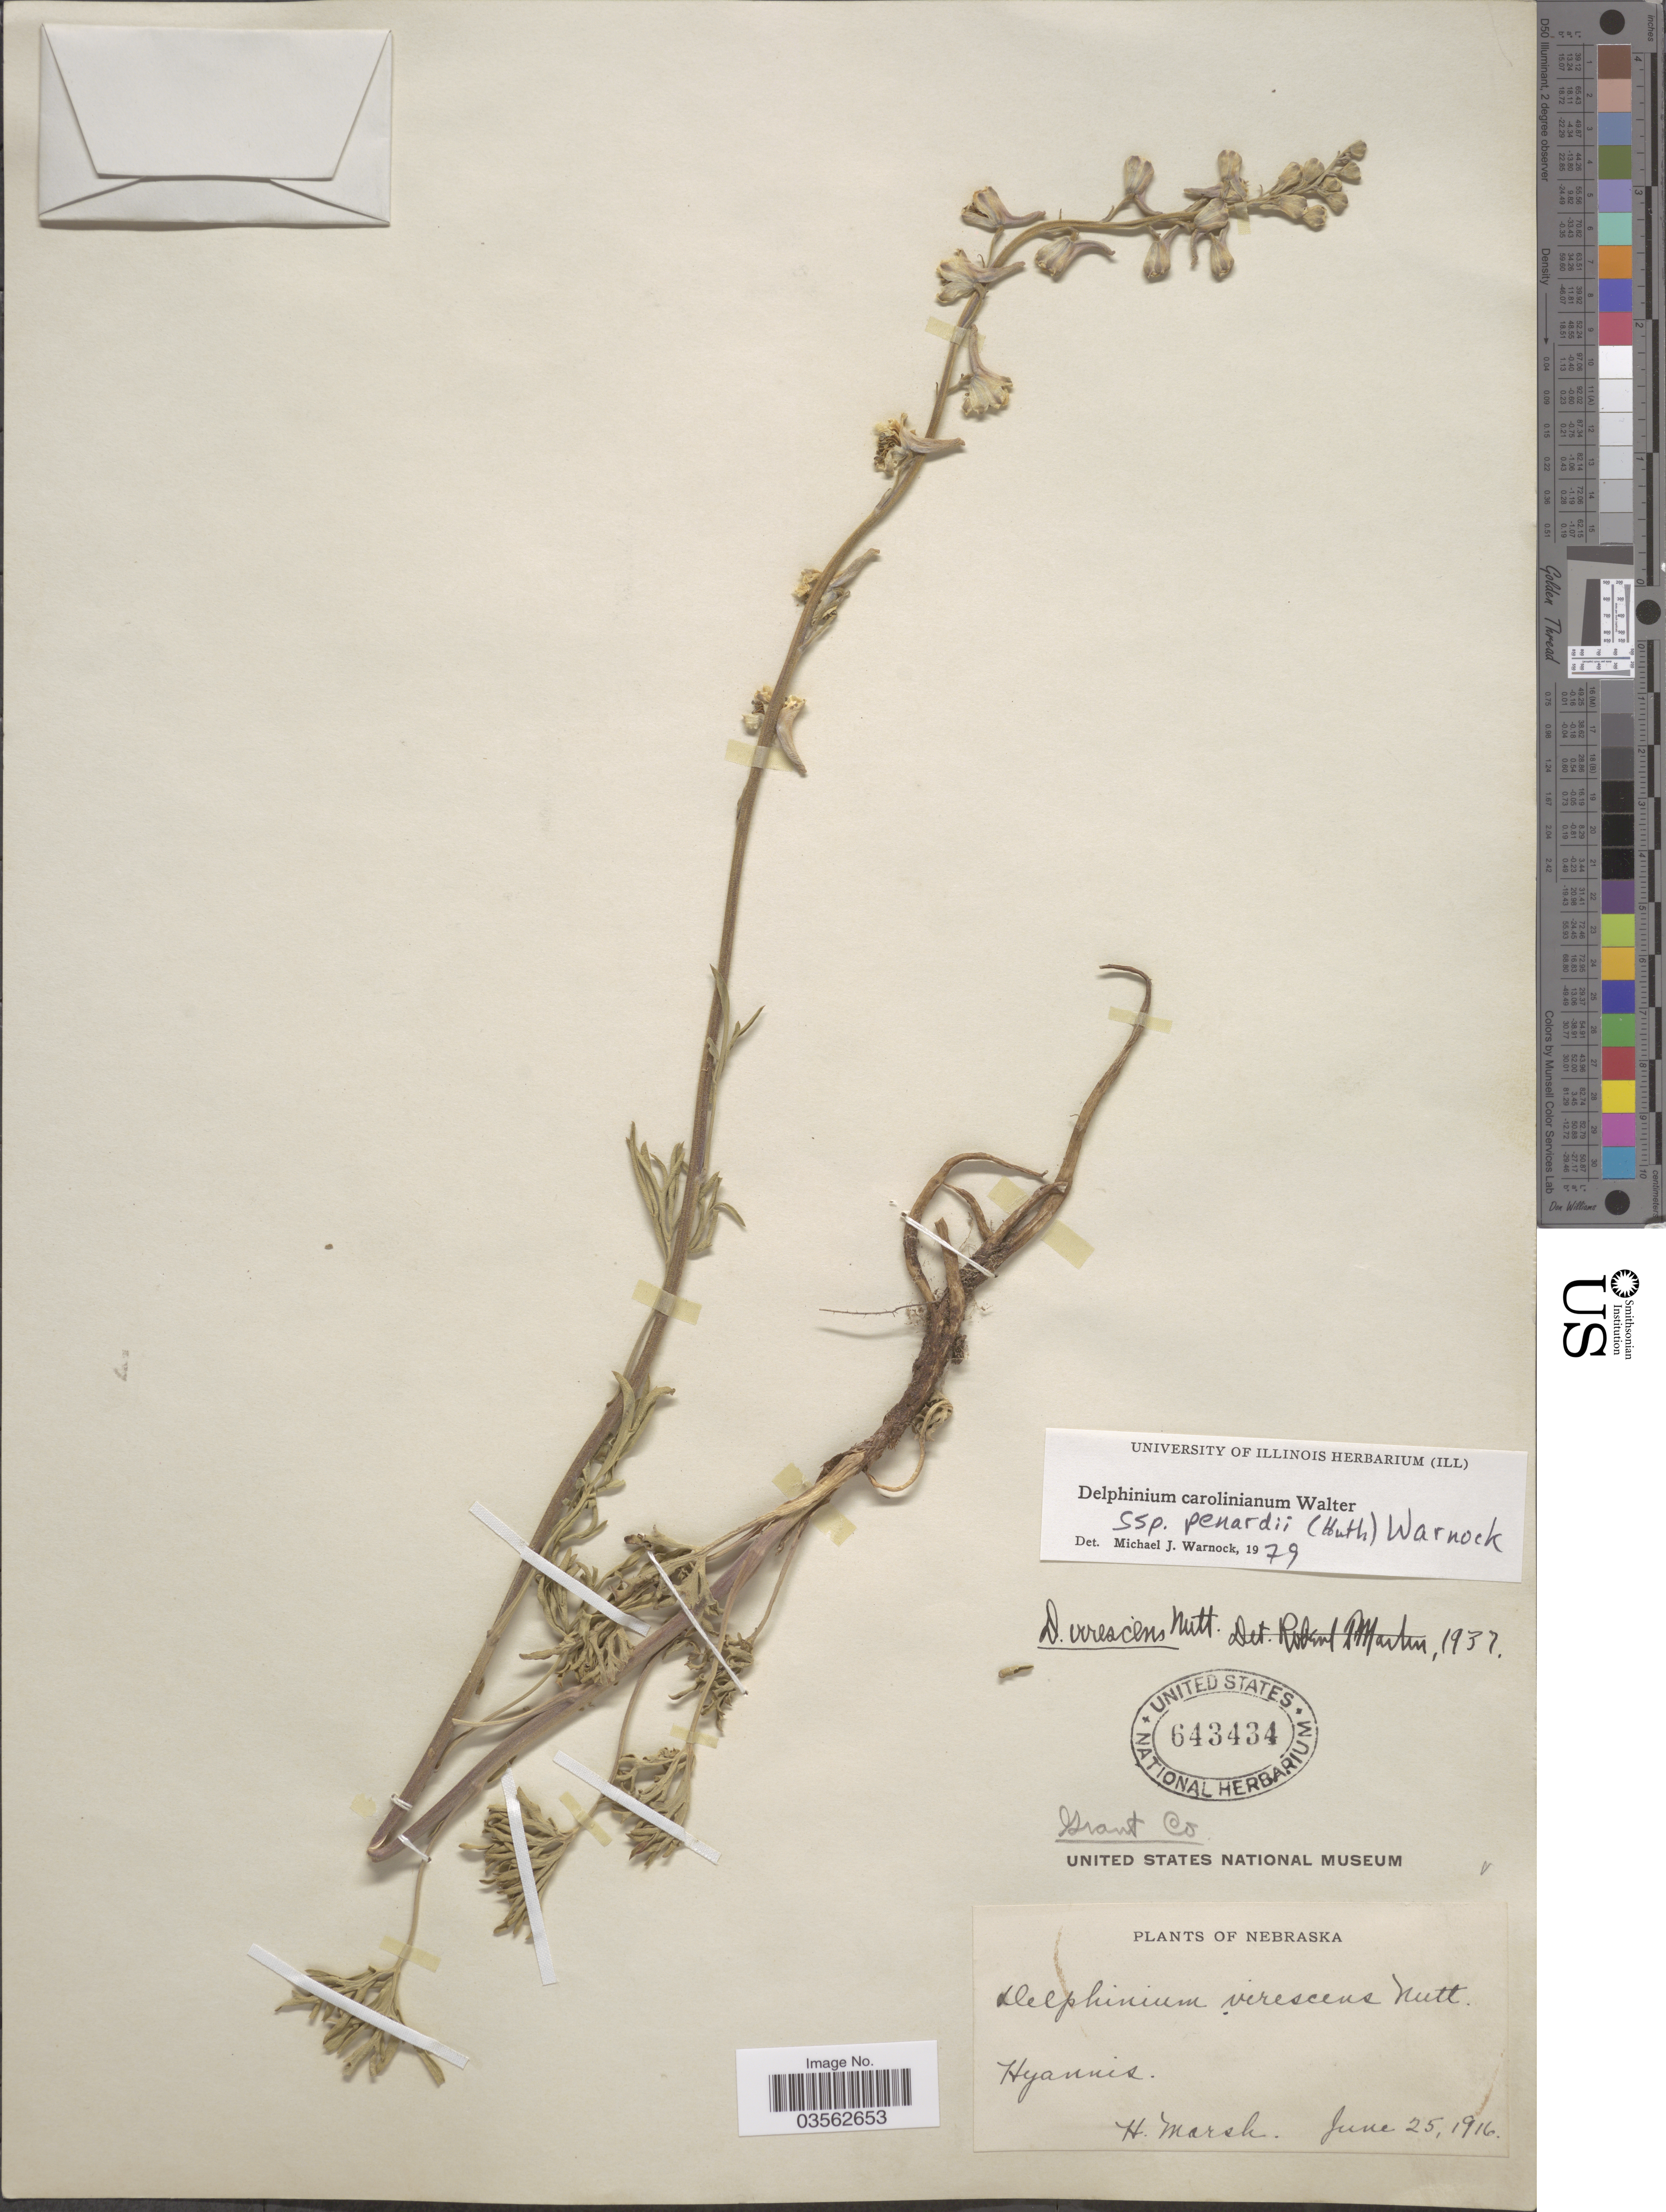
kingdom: Plantae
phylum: Tracheophyta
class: Magnoliopsida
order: Ranunculales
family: Ranunculaceae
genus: Delphinium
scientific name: Delphinium carolinianum subsp. penardii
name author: (Huth) M.J. Warnock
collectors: H. Marsh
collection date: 1916-06-25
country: United States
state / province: Nebraska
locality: Hyannis. Grant Co.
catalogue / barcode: US 643434